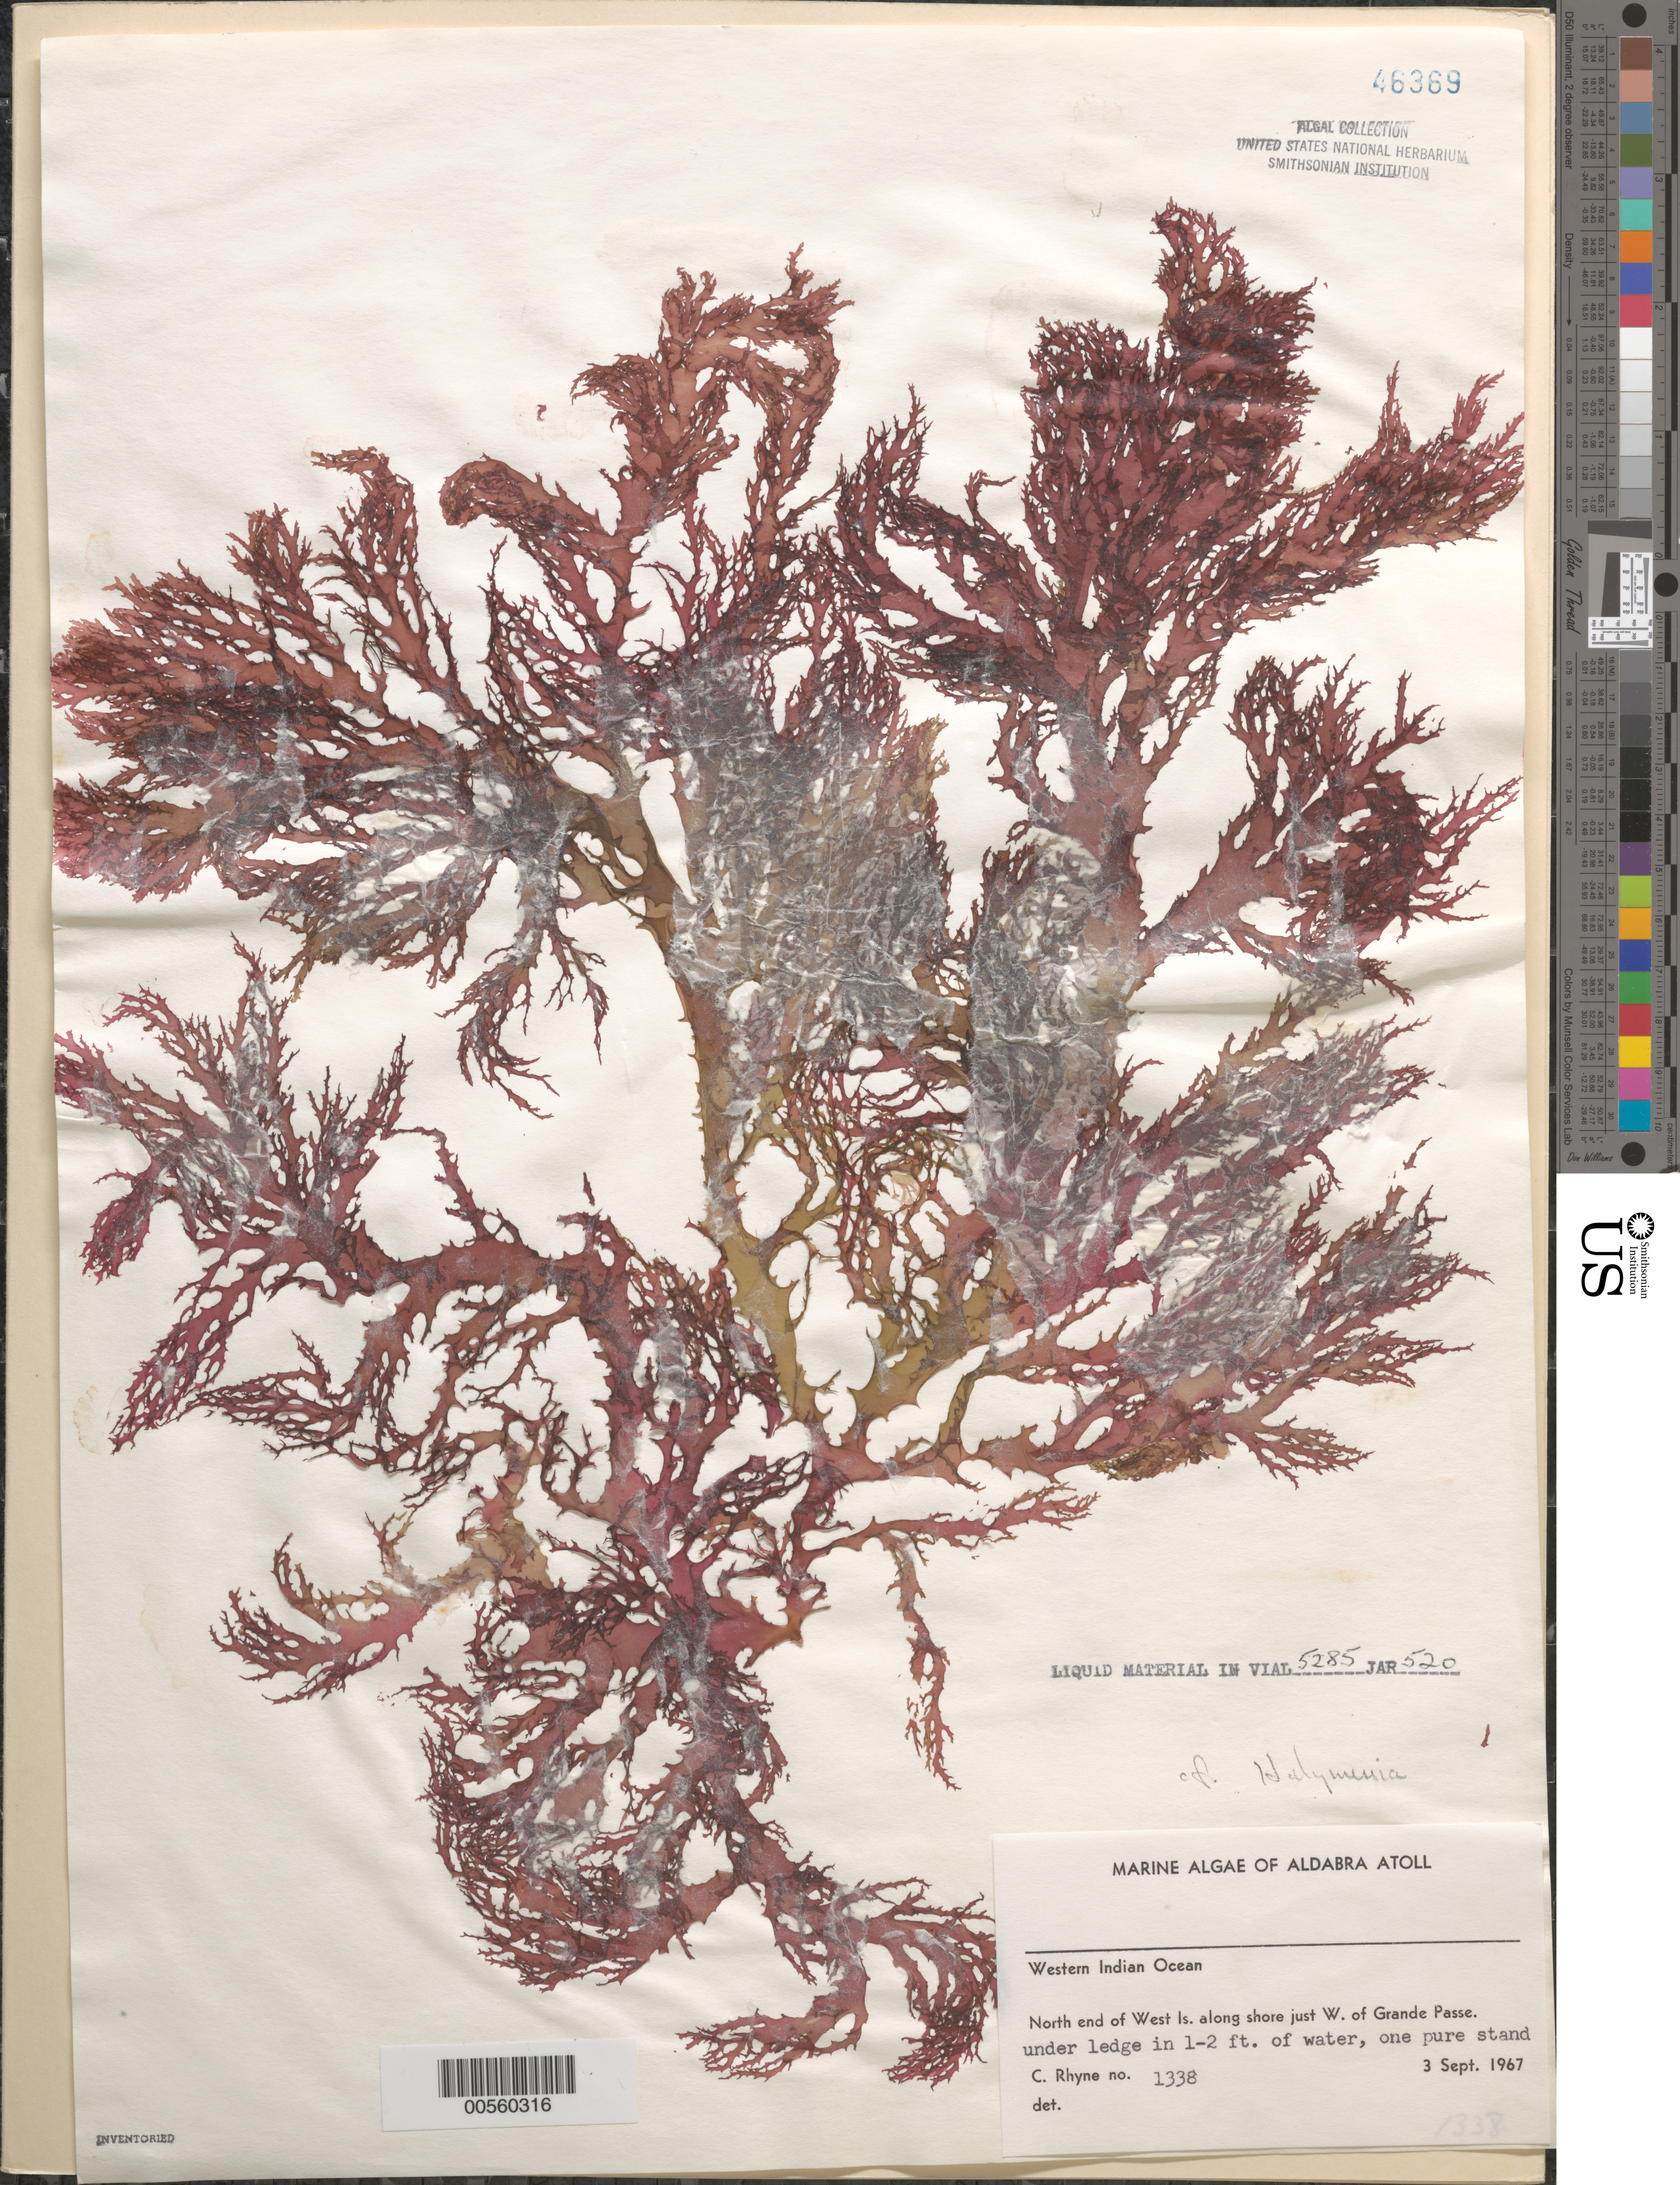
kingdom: Plantae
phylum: Rhodophyta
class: Florideophyceae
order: Halymeniales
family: Halymeniaceae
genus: Halymenia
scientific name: Halymenia sp.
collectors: C. Rhyne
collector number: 1338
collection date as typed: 03 Sep 1967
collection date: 1967-09-03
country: Seychelles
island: Aldabra Atoll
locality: West Islet, Just west of Grande Pass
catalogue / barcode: US 46369